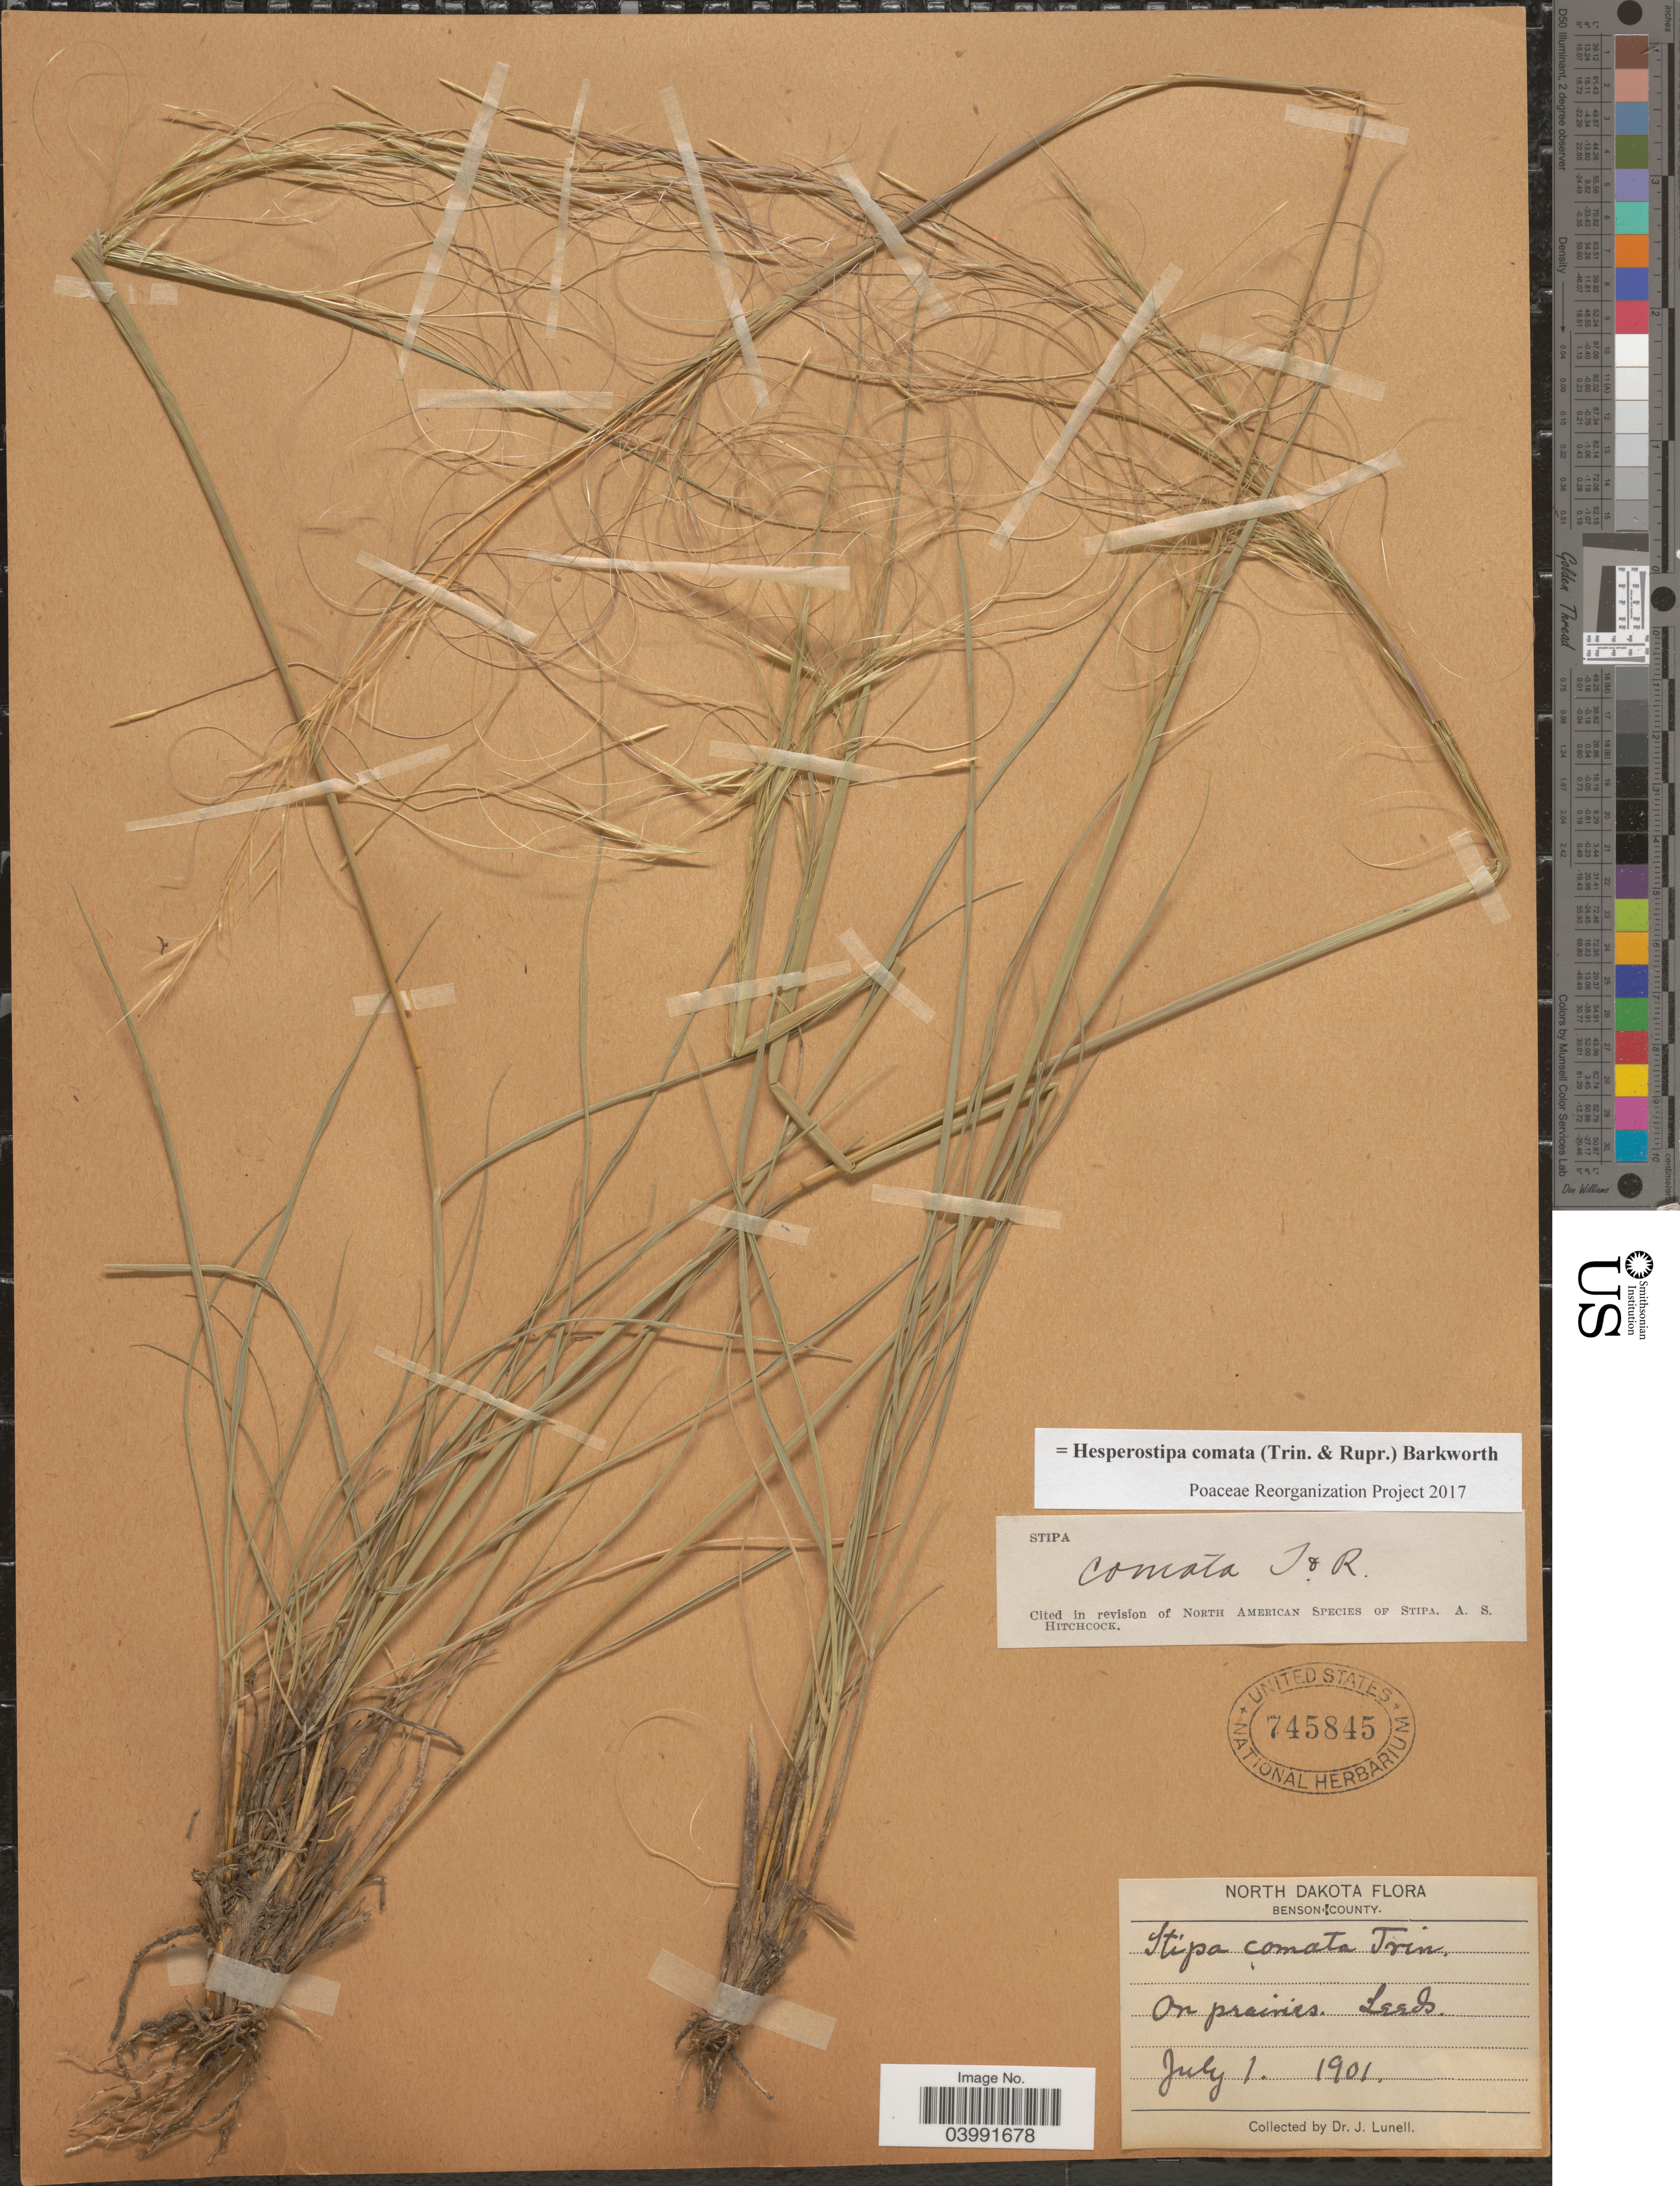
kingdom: Plantae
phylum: Tracheophyta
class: Liliopsida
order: Poales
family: Poaceae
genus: Hesperostipa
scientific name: Hesperostipa comata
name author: (Trin. & Rupr.) Barkworth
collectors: J. Lunell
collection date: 1901-07-01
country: United States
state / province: North Dakota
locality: Benson County. Leeds.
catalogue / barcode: US 745845